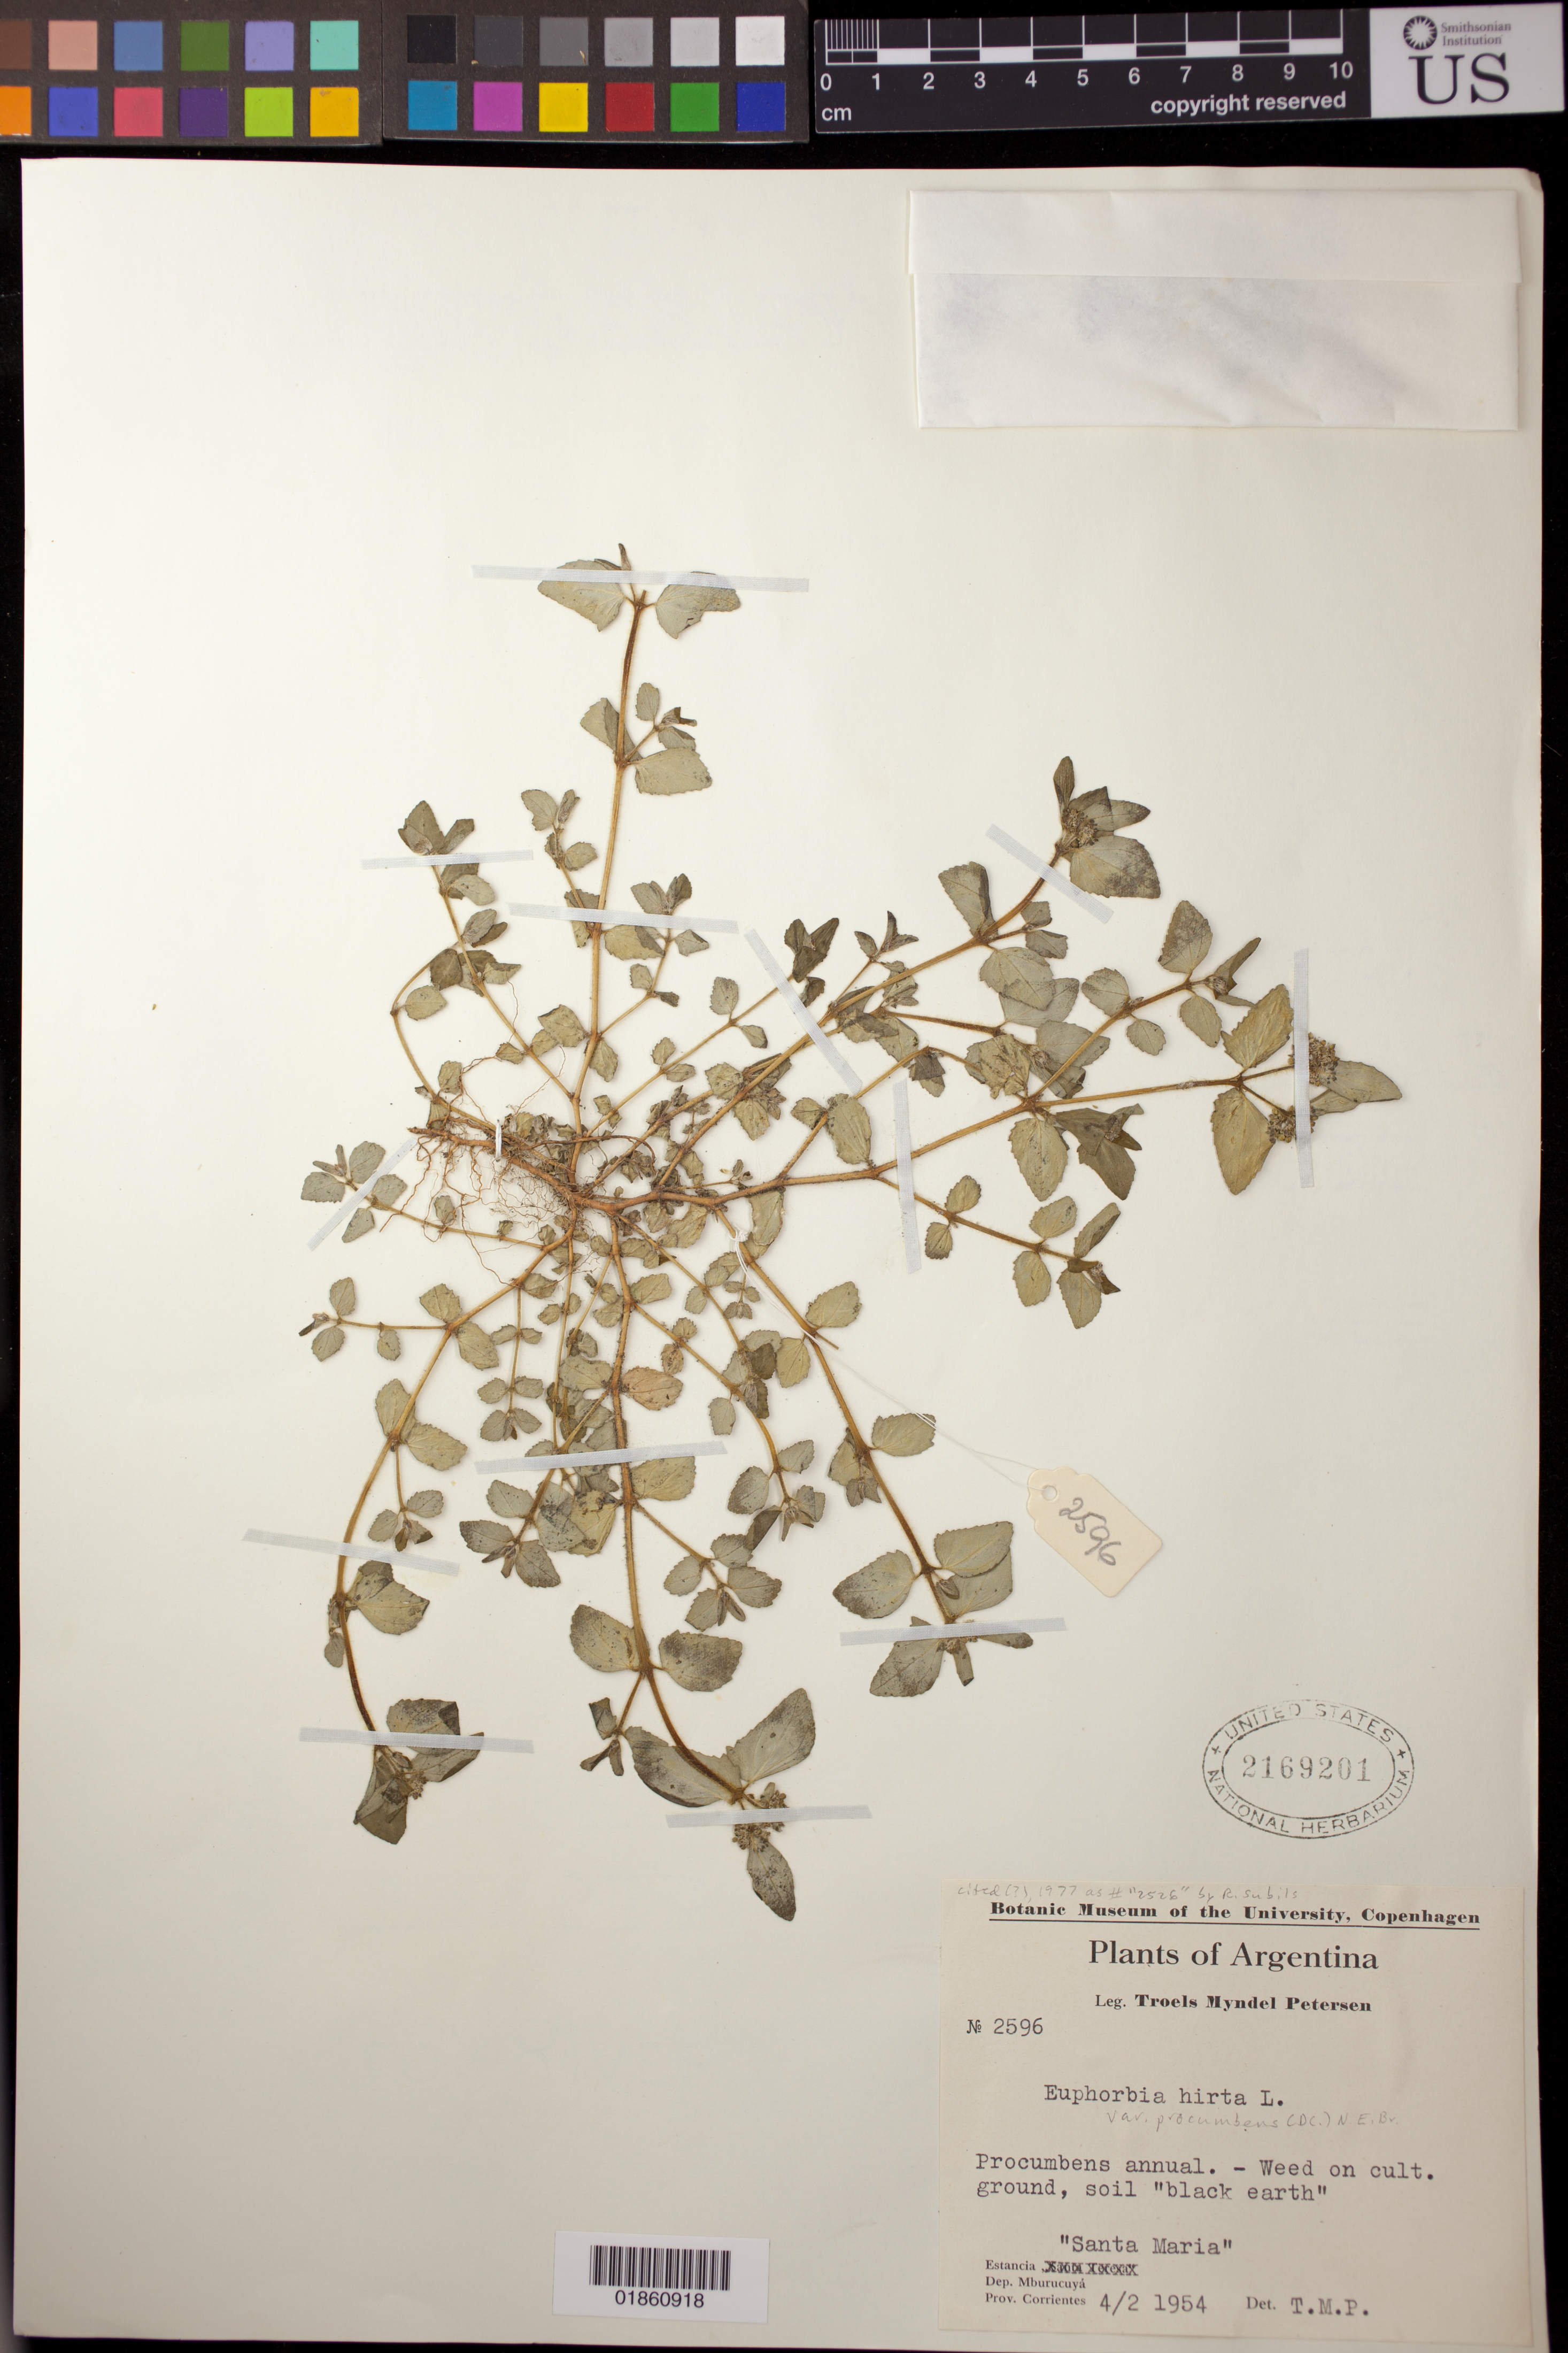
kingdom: Plantae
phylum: Tracheophyta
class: Magnoliopsida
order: Malpighiales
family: Euphorbiaceae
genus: Euphorbia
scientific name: Euphorbia hirta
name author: L.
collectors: T. M. Pedersen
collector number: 2596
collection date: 1954-02-04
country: Argentina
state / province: Corrientes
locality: Estancia "Santa Maria"; Dep. Mburucuyá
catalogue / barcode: US 2169201